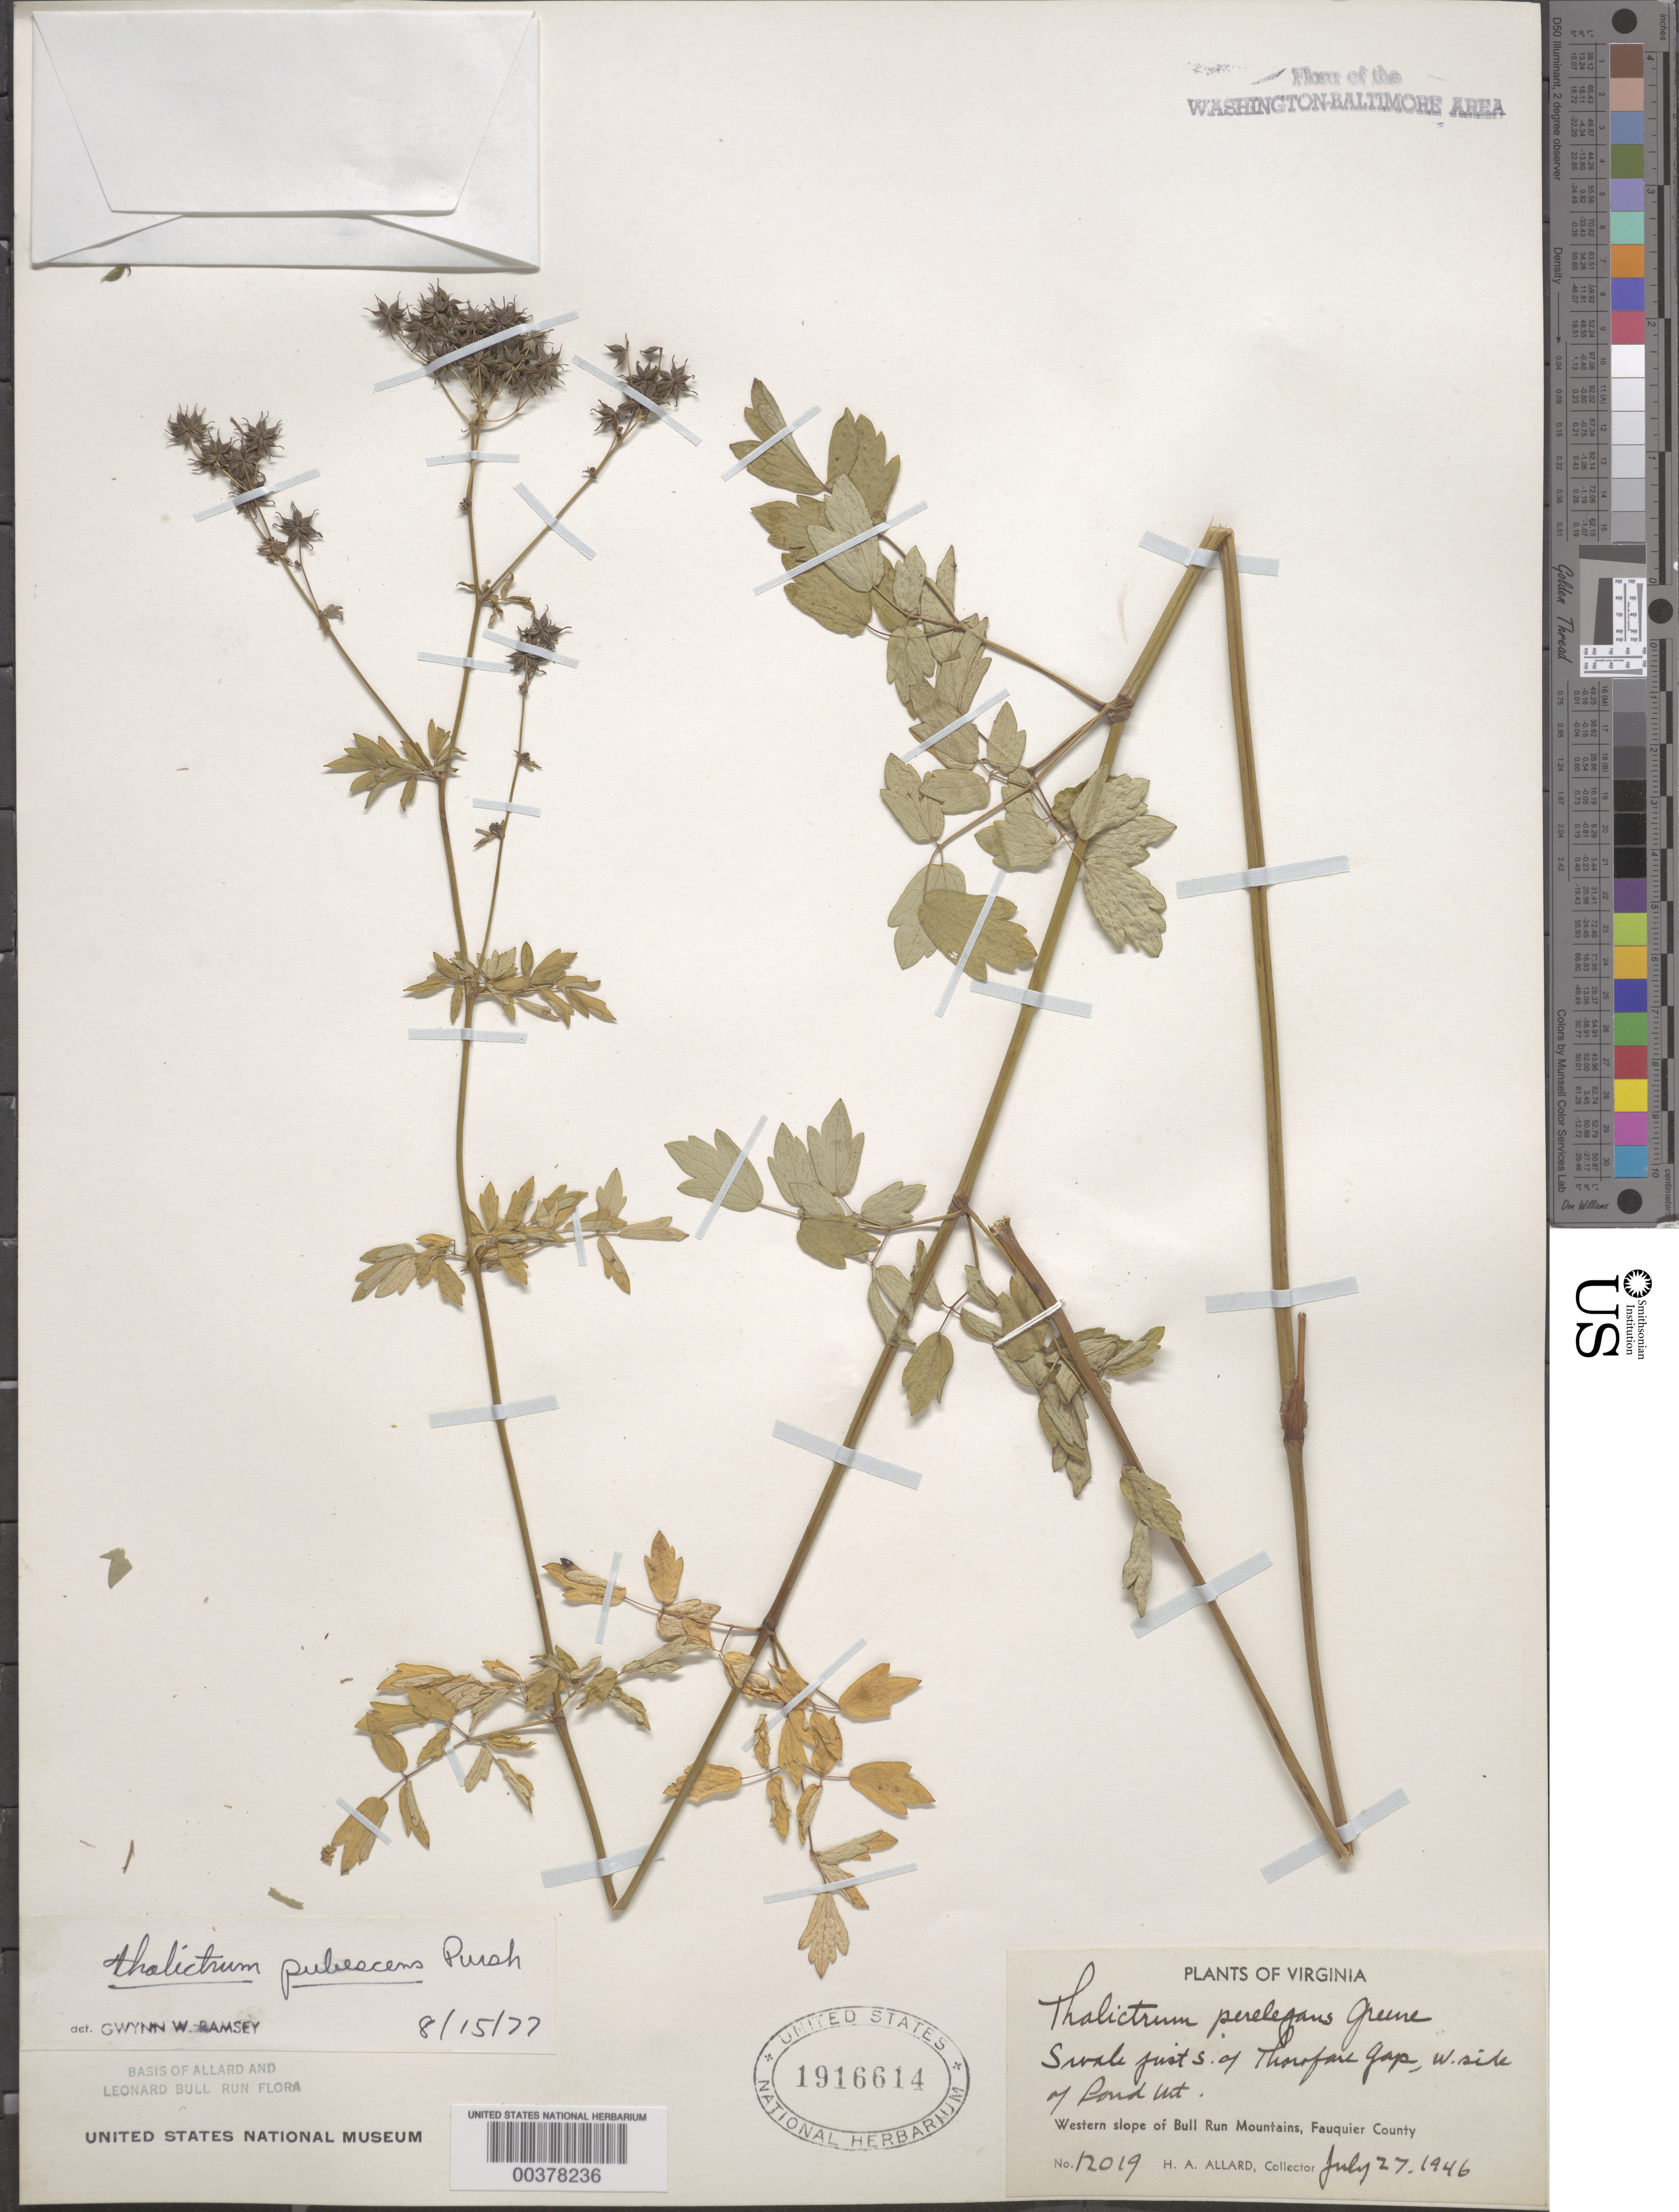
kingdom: Plantae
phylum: Tracheophyta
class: Magnoliopsida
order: Ranunculales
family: Ranunculaceae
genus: Thalictrum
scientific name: Thalictrum pubescens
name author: Pursh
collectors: H. A. Allard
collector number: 12019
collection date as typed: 27 Jul 1946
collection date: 1946-07-27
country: United States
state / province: Virginia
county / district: Fauquier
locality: South of Thorofare Gap, western slope of Bull Run Mountains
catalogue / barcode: US 1916614